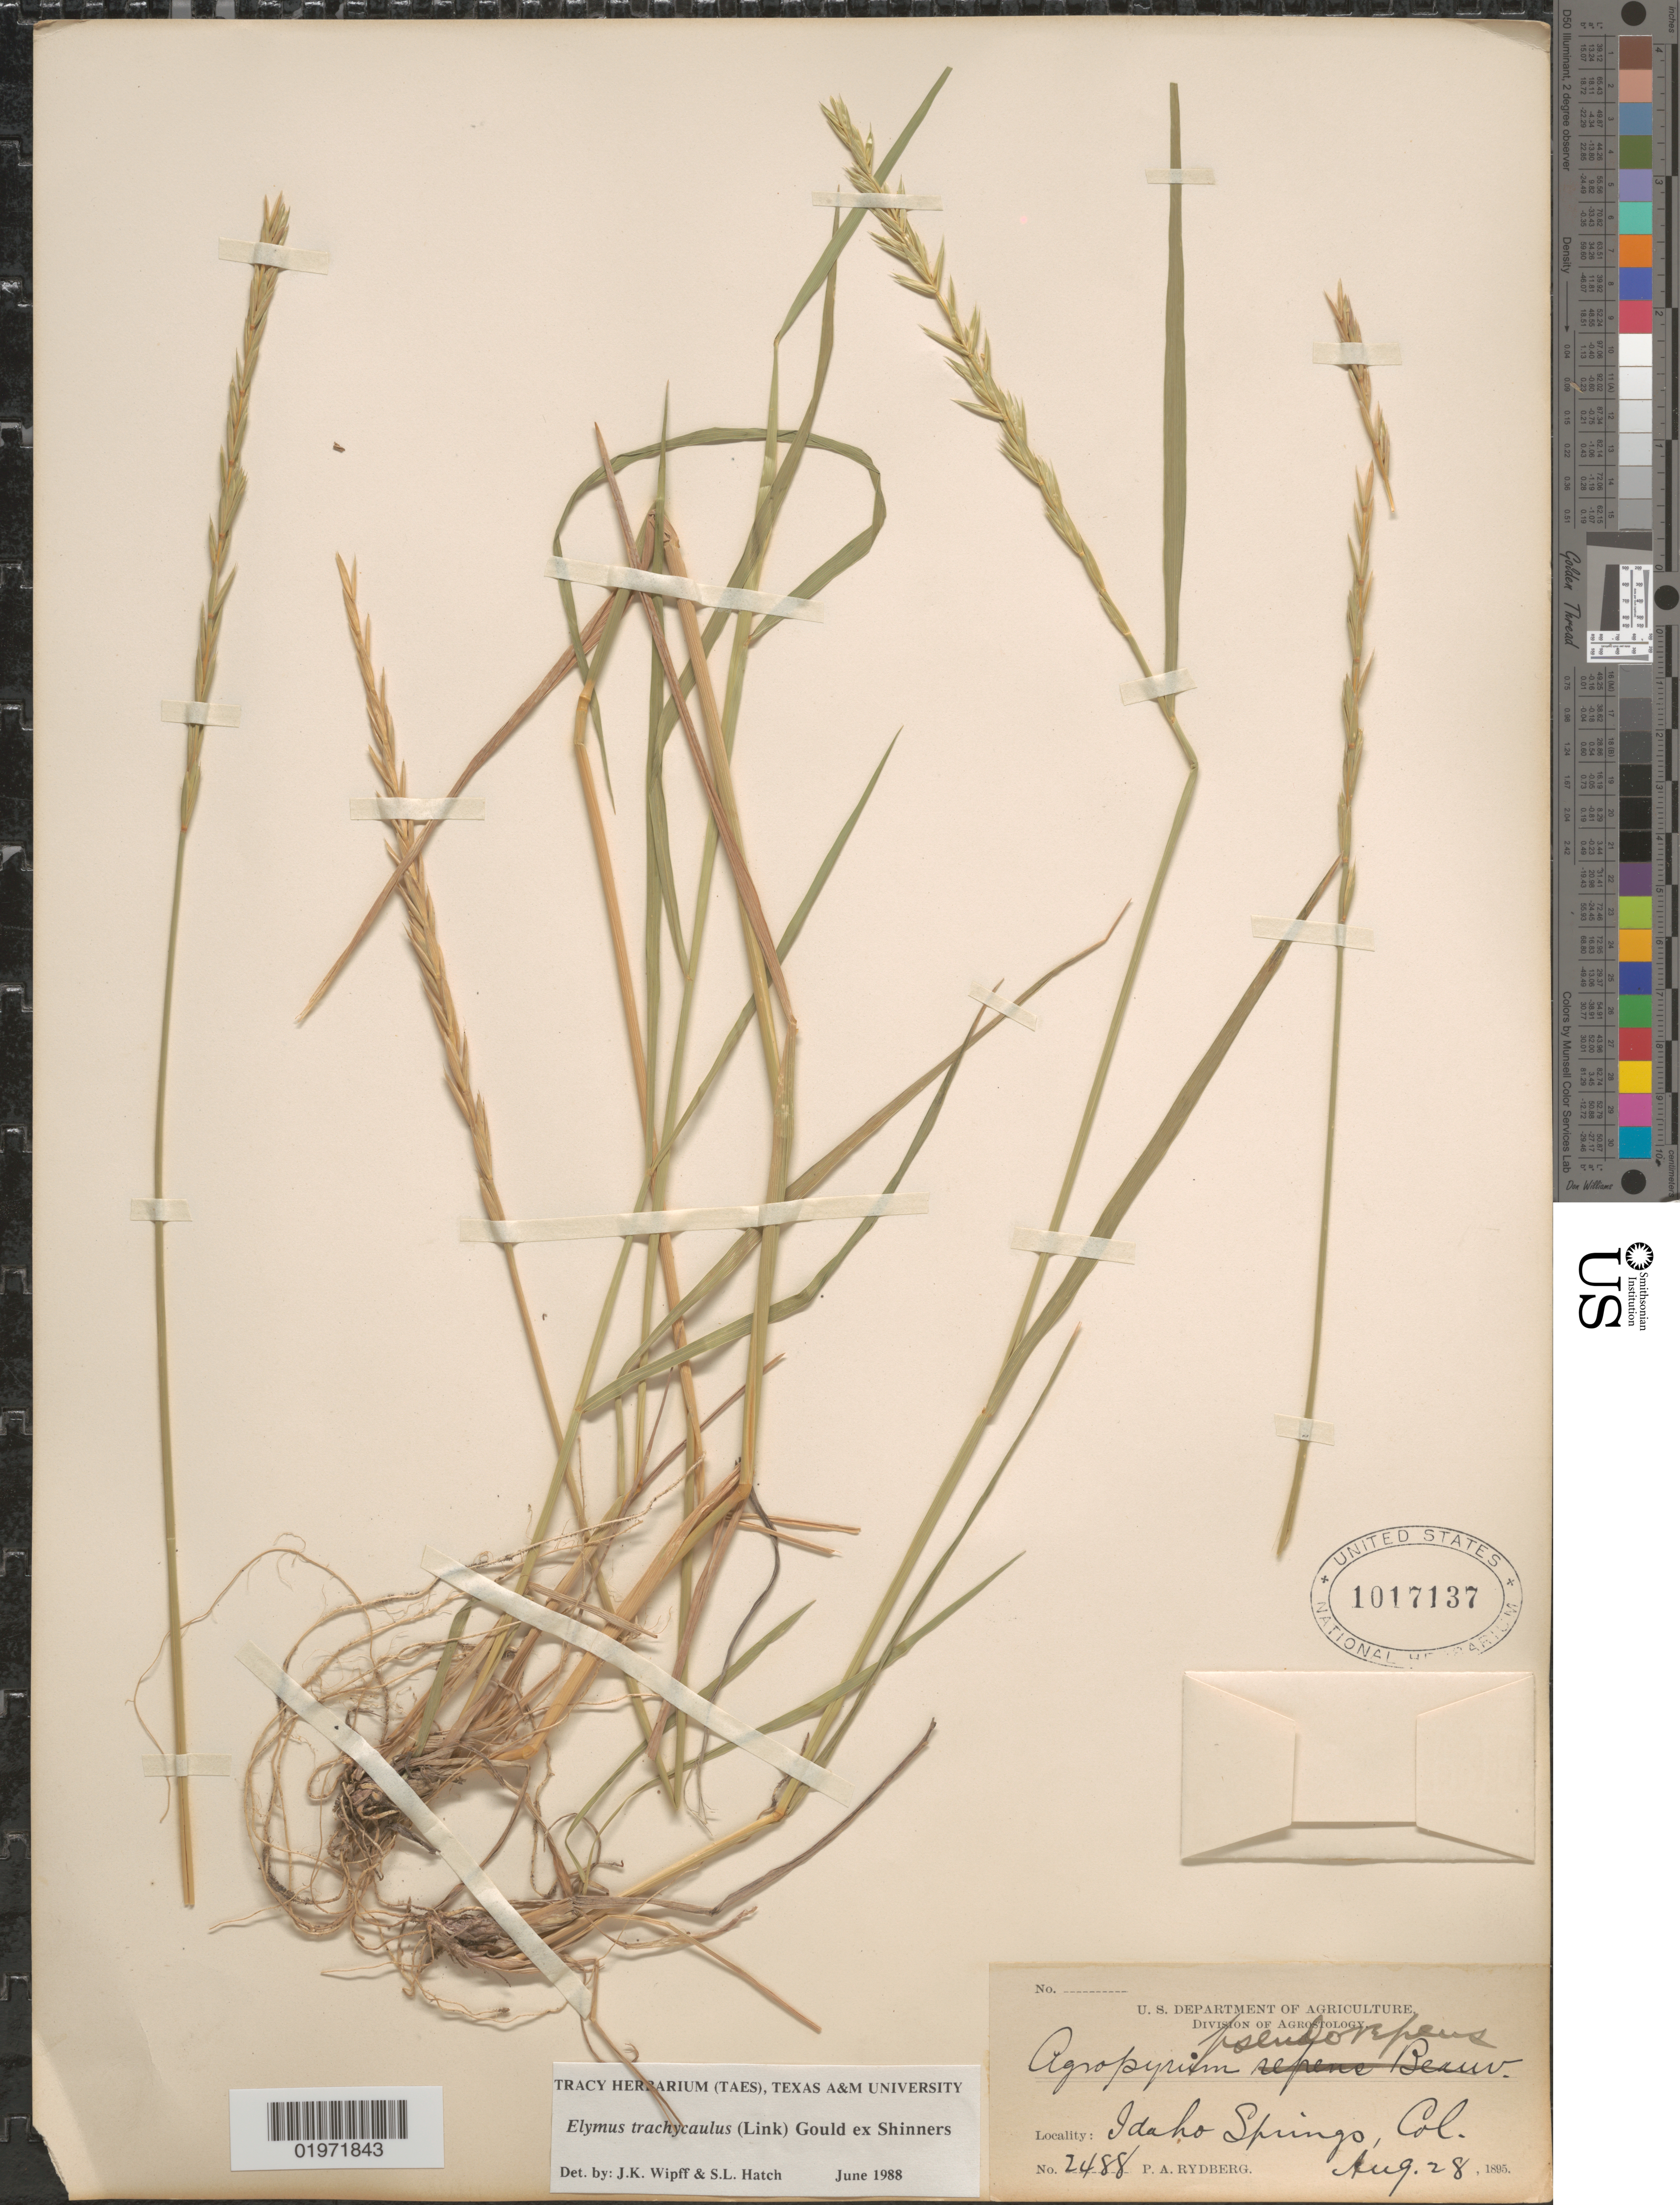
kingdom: Plantae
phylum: Tracheophyta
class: Liliopsida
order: Poales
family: Poaceae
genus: Elymus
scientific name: Elymus trachycaulus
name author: (Link) Gould ex Shinners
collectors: P. A. Rydberg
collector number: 2488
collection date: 1895-08-28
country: United States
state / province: Colorado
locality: Idaho Springs.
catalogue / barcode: US 1017137